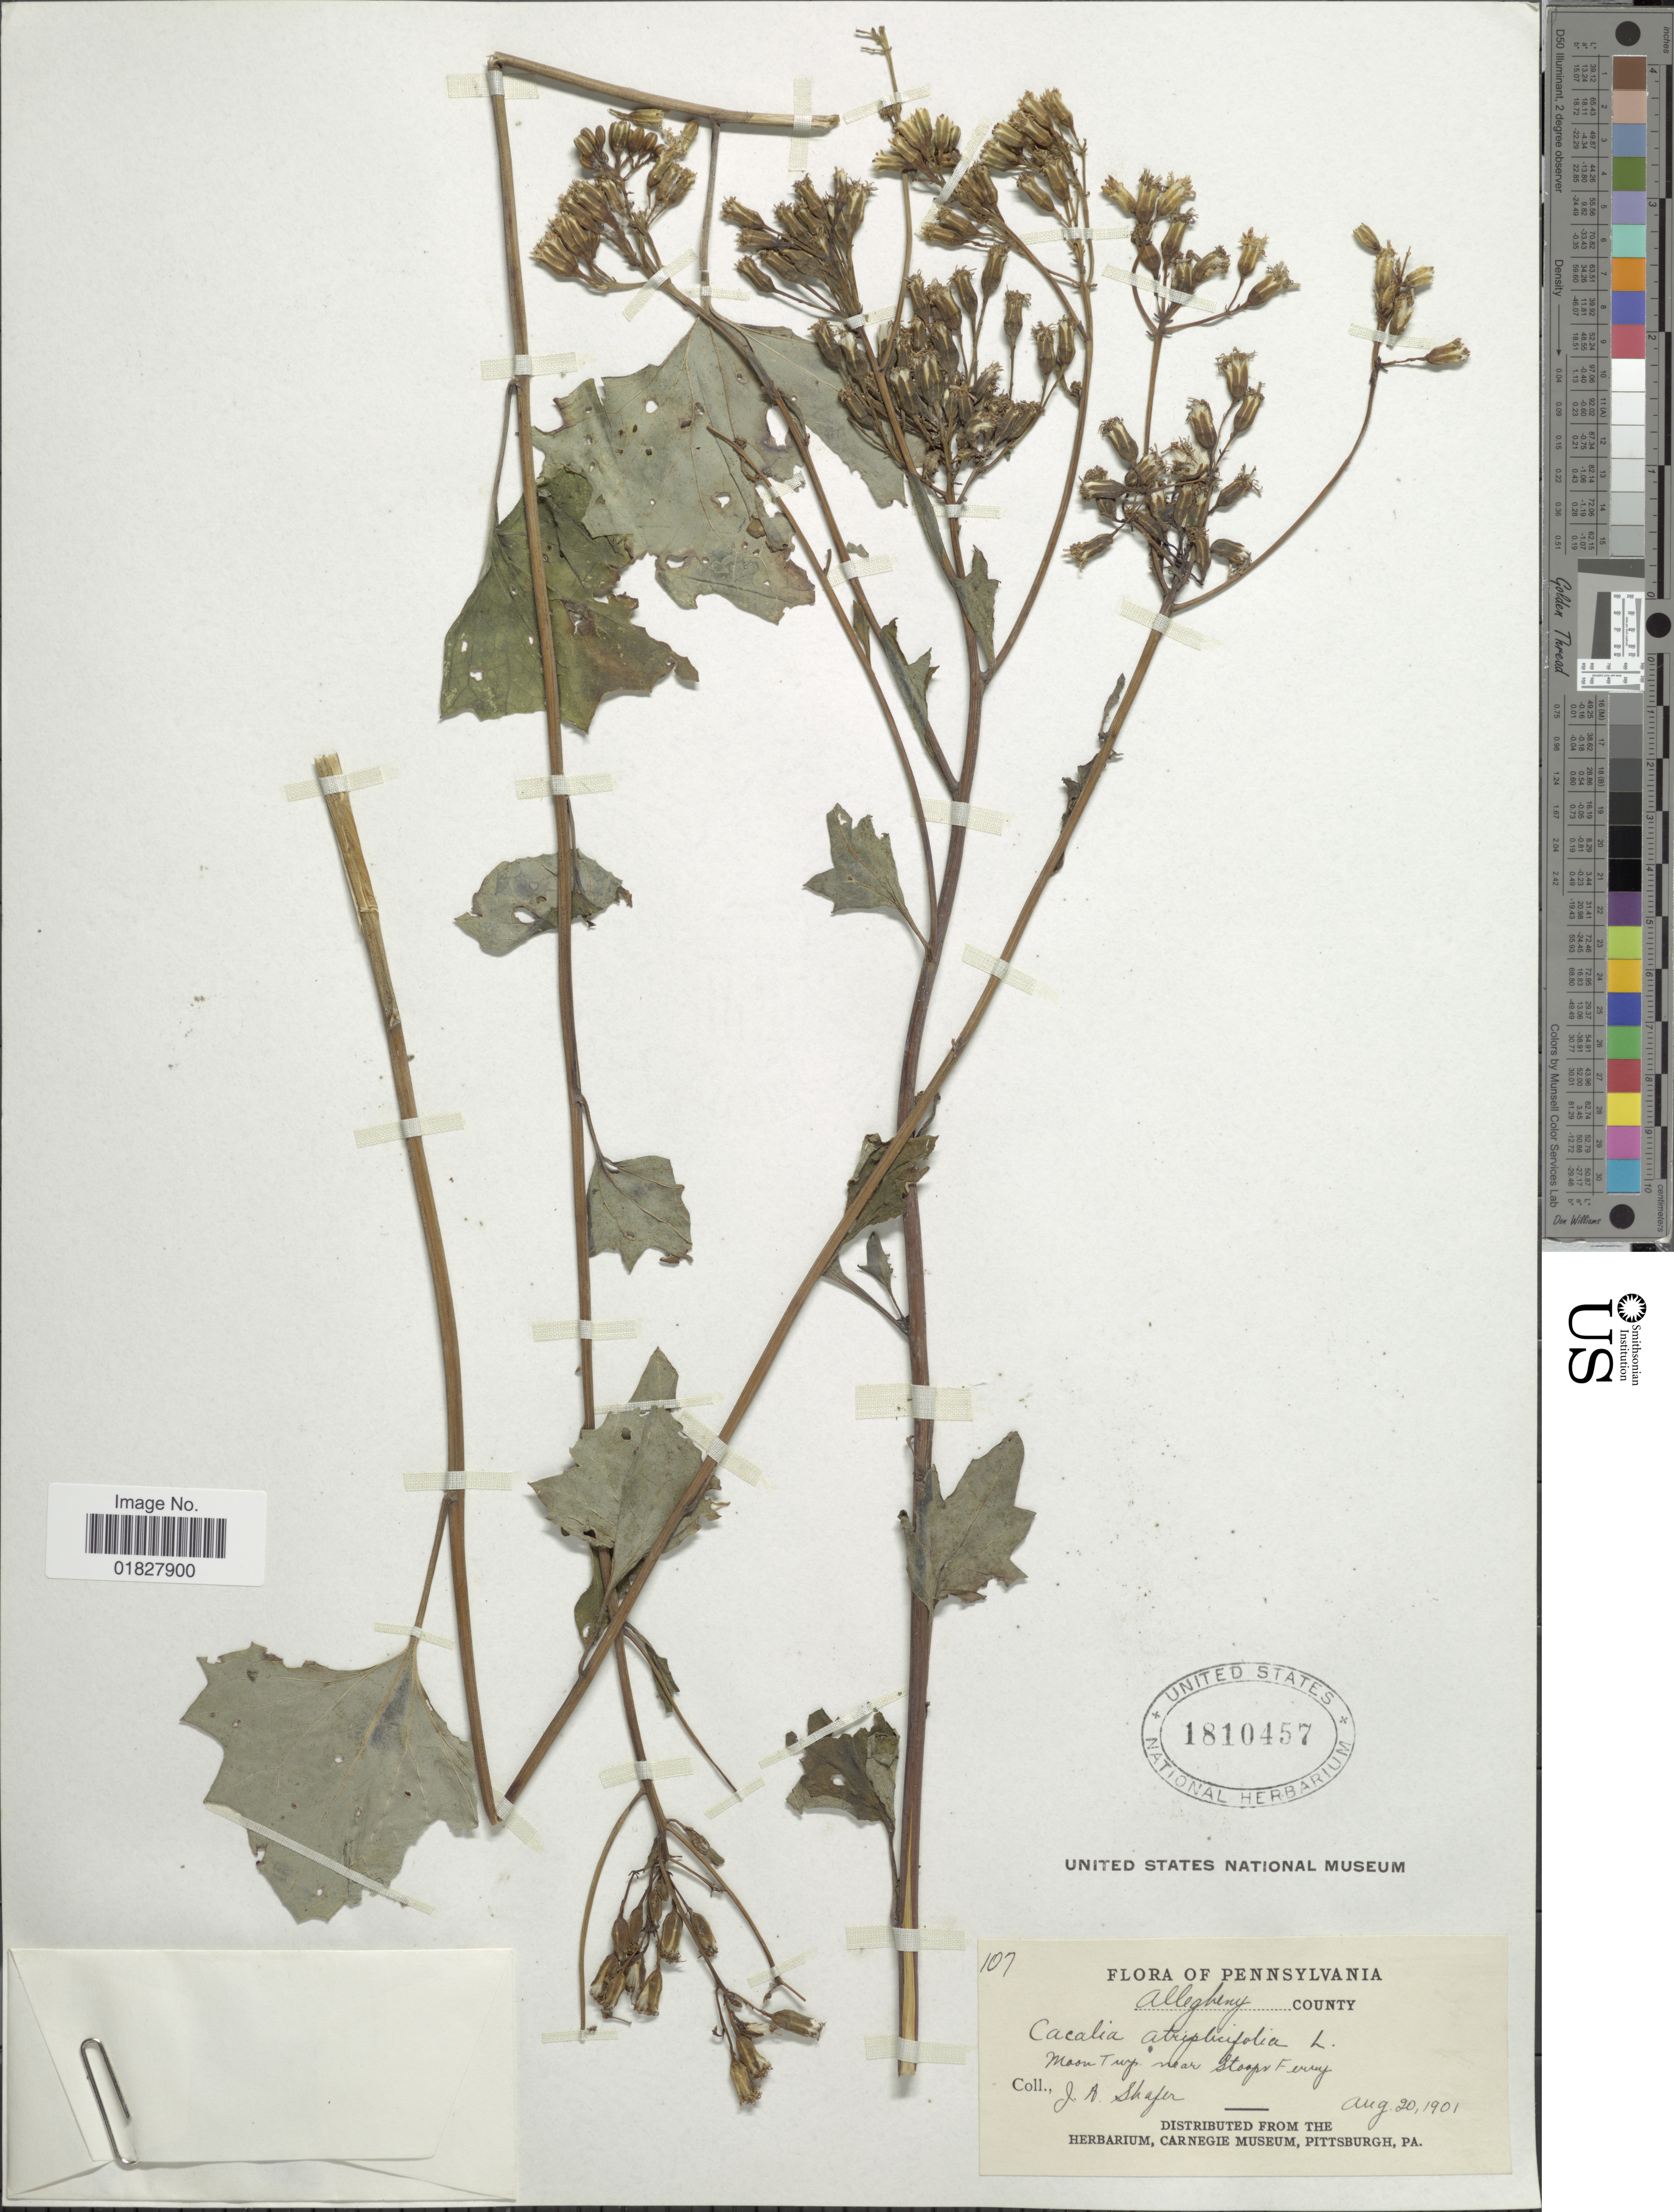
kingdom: Plantae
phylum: Tracheophyta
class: Magnoliopsida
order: Asterales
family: Asteraceae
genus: Arnoglossum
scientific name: Arnoglossum atriplicifolium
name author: (L.) H. Rob.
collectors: J. A. Shafer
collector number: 107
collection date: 1901-08-20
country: United States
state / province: Pennsylvania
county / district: Allegheny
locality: Allegheny County, Moon Twp. near Stoops Ferry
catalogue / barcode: US 1810457